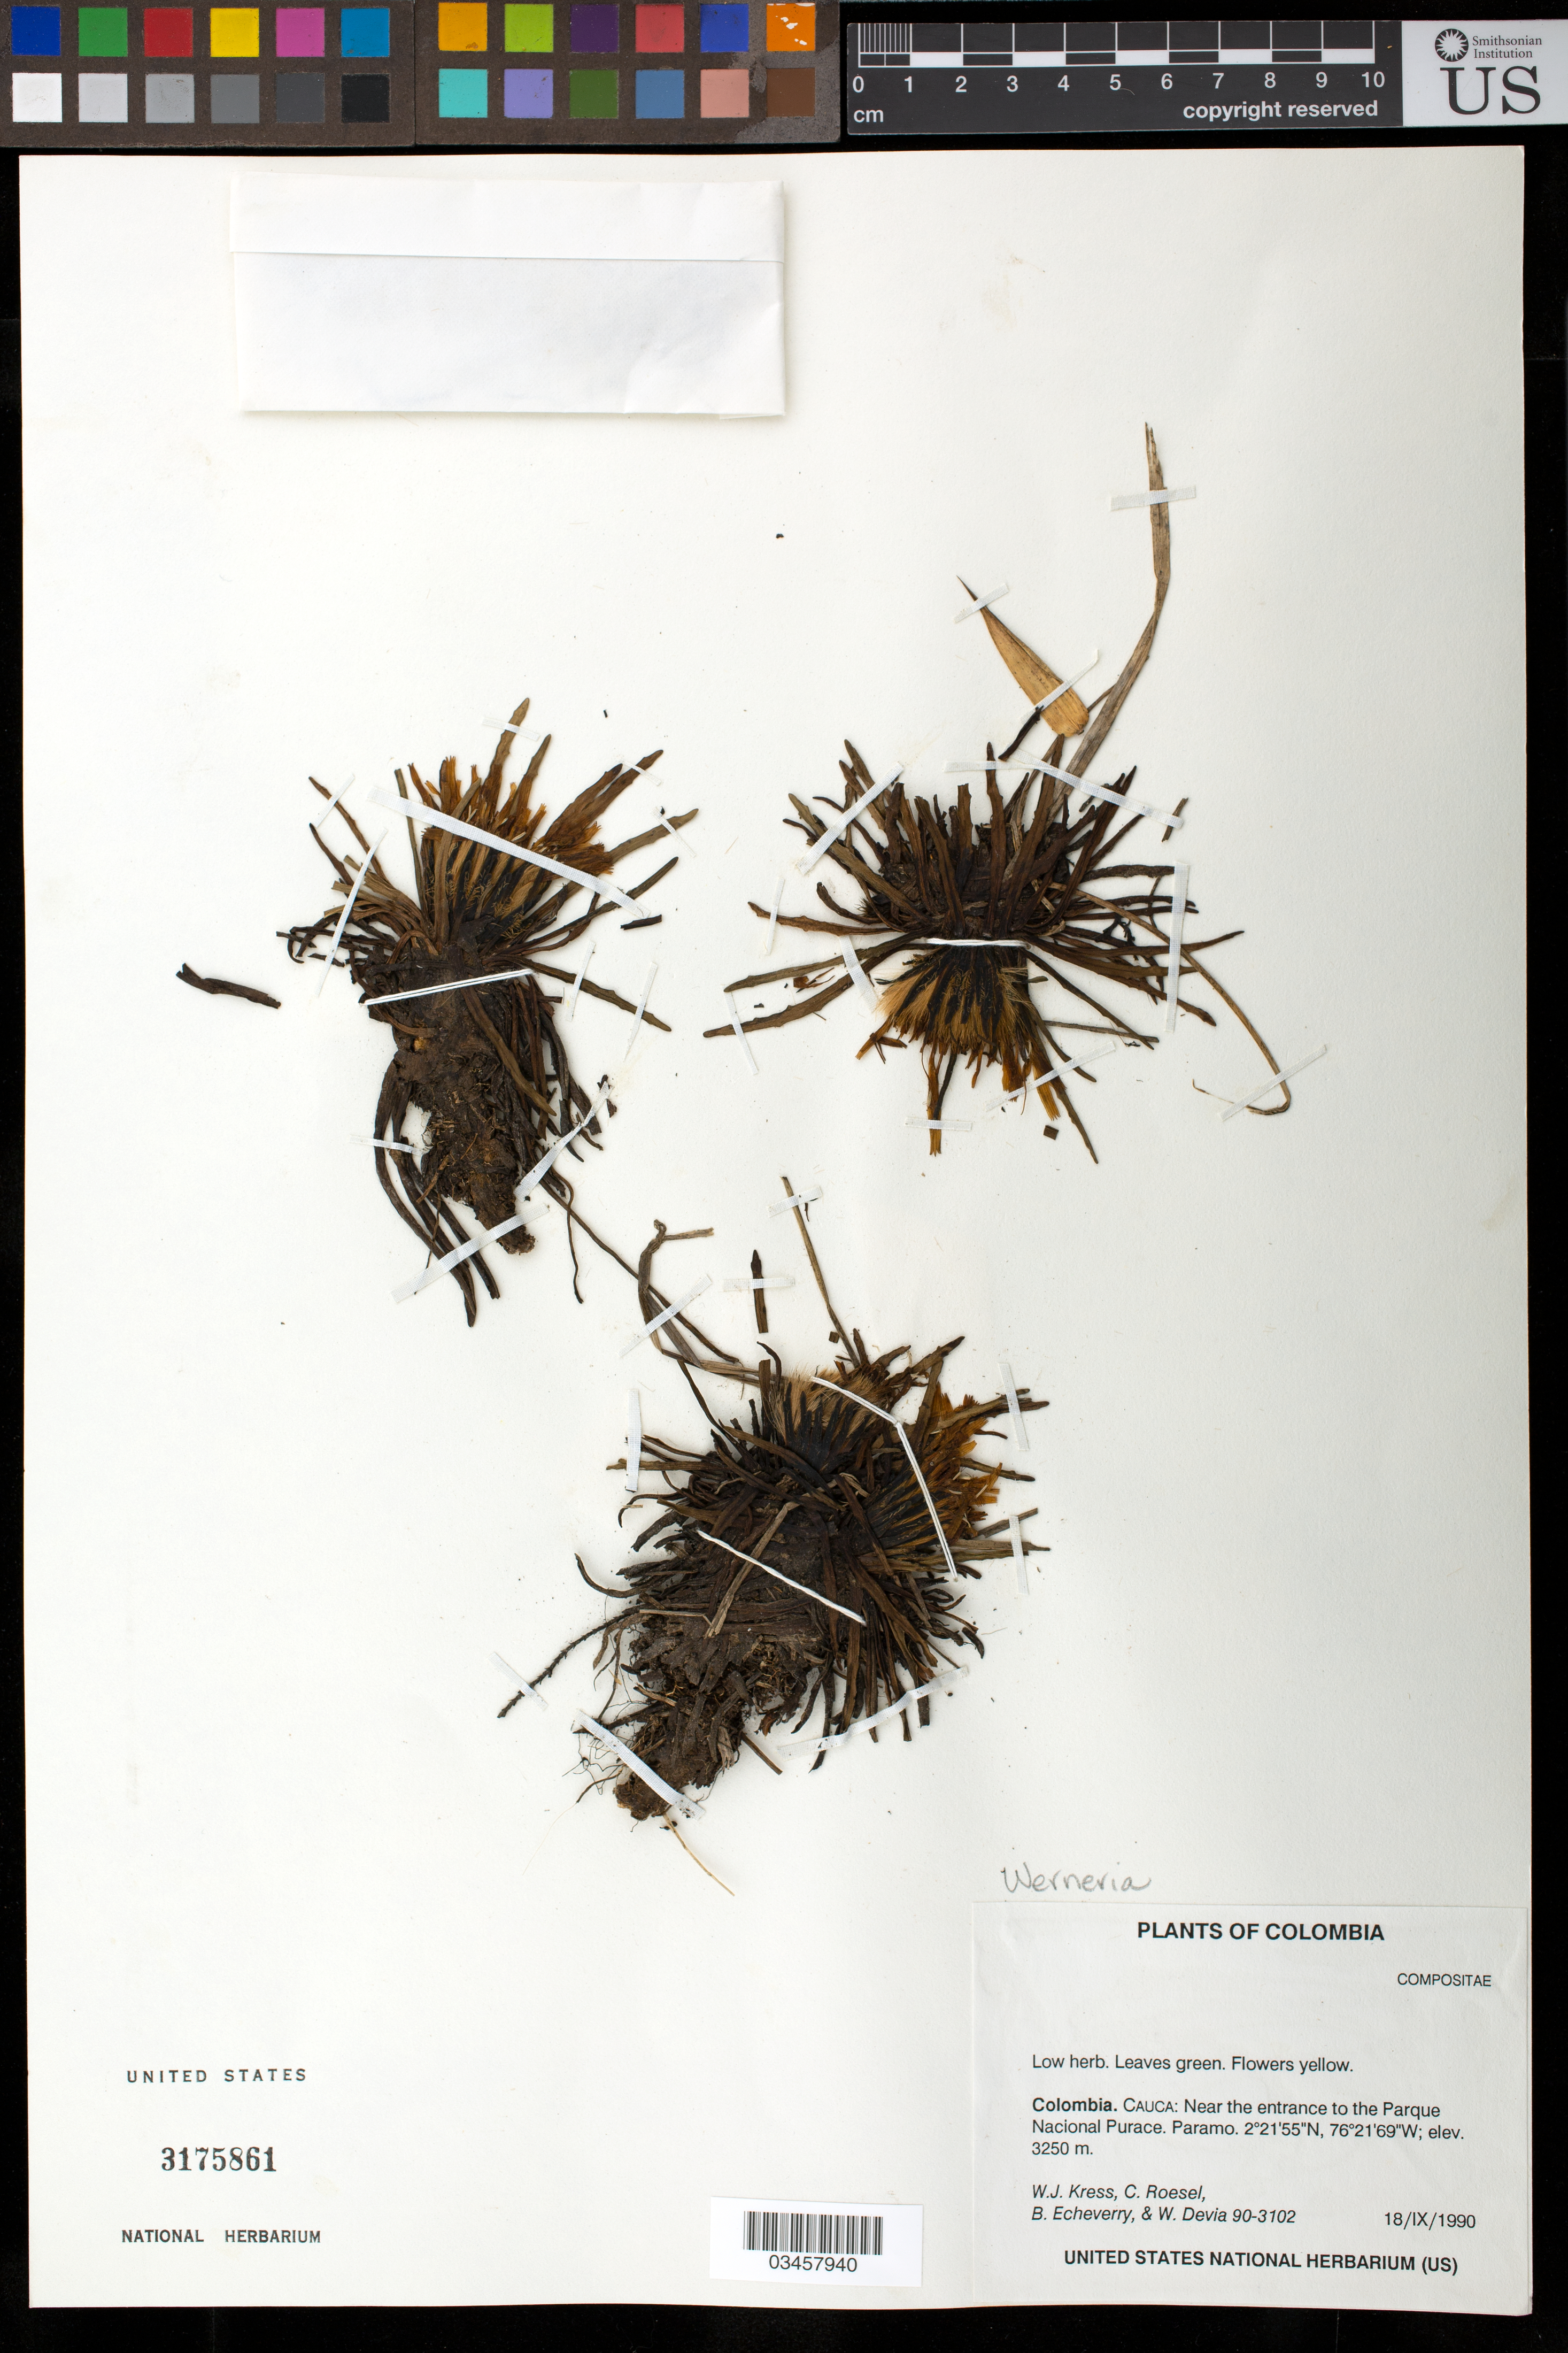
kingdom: Plantae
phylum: Tracheophyta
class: Magnoliopsida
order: Asterales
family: Asteraceae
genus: Werneria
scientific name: Werneria sp.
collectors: W. J. Kress, C. S. Roesel, B. Echeverry & W. Devia A.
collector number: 90-3102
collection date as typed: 18 Sep 1990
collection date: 1990-09-18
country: Colombia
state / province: Cauca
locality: Near the entrance to the Parque Nacional Purace. Paramo.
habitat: Paramo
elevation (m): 3250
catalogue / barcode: US 3175861